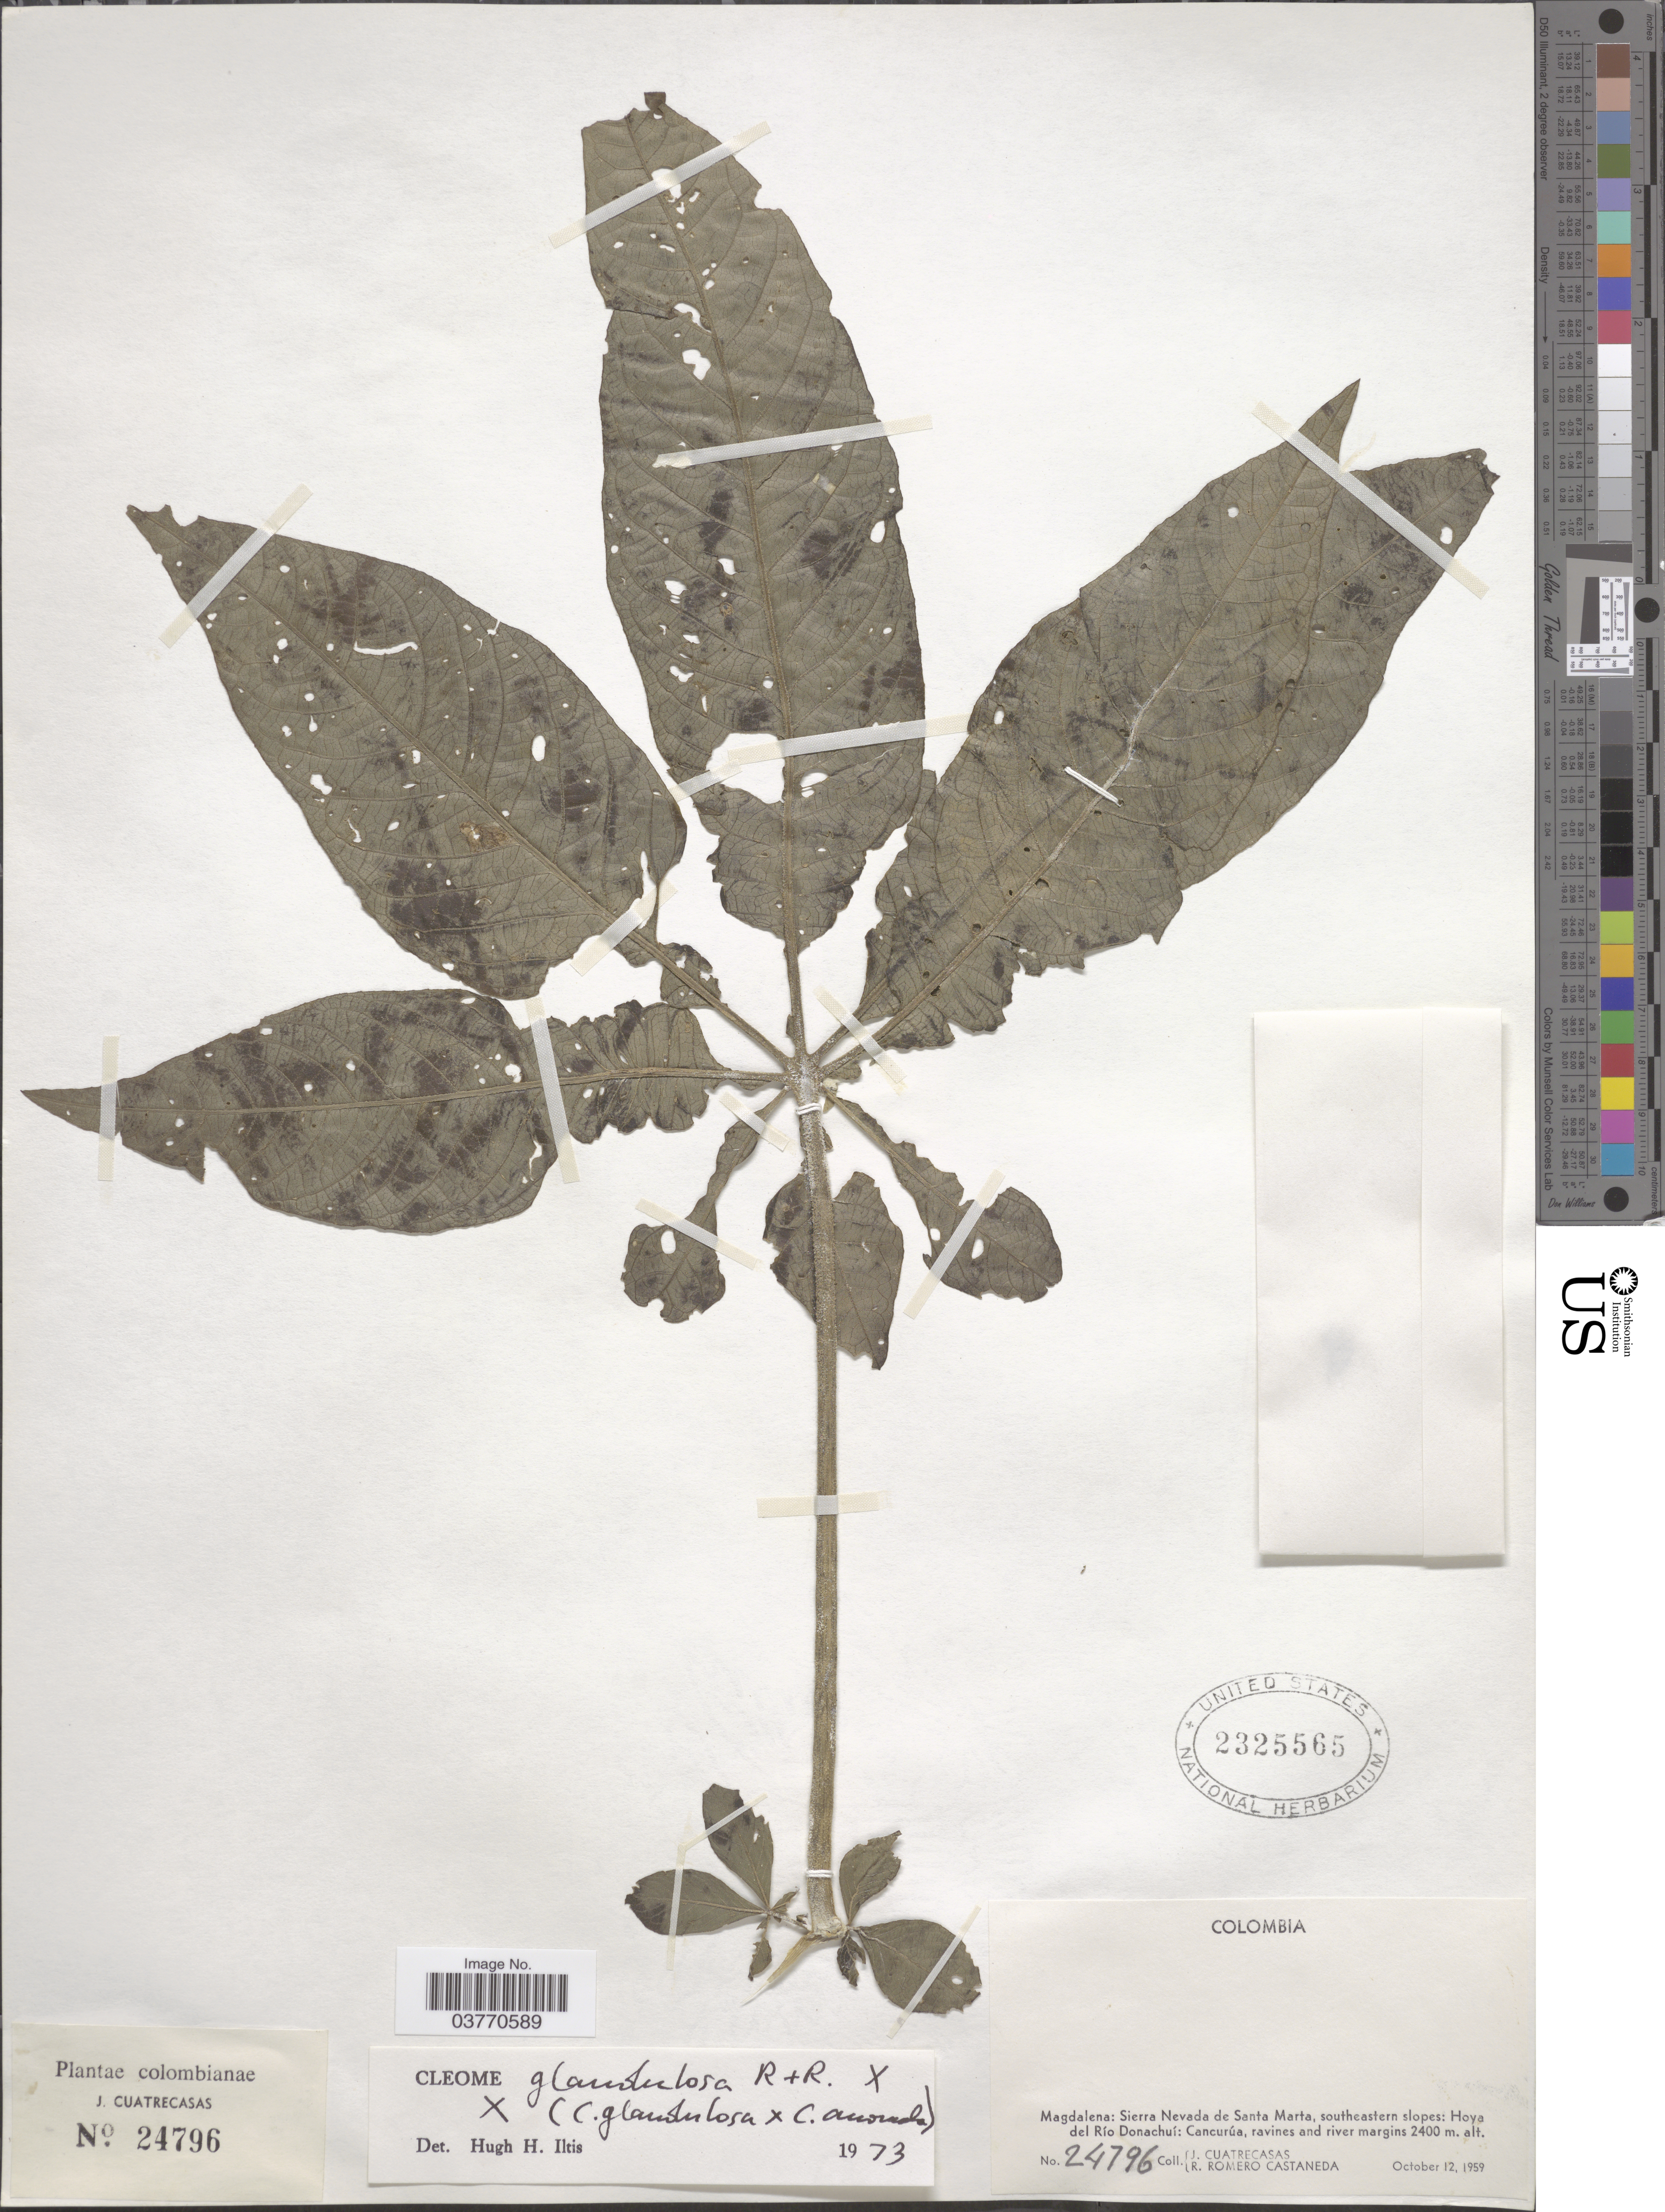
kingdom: Plantae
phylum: Tracheophyta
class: Magnoliopsida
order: Brassicales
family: Cleomaceae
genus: Andinocleome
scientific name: Andinocleome anomala x A. glandulosa (Ruiz & Pav. ex DC.) Iltis ex E.M. McGinty & Roalson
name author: (Briq.) Iltis ex E.M. McGinty & Roalson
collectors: J. Cuatrecasas & R. Romero Castañeda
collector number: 24796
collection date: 1959-10-12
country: Colombia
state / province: Magdalena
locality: Sierra Nevada de Santa Marta, southeastern slopes: Hoya del Río Donachuí: Cancurúa.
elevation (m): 2400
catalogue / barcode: US 2325565